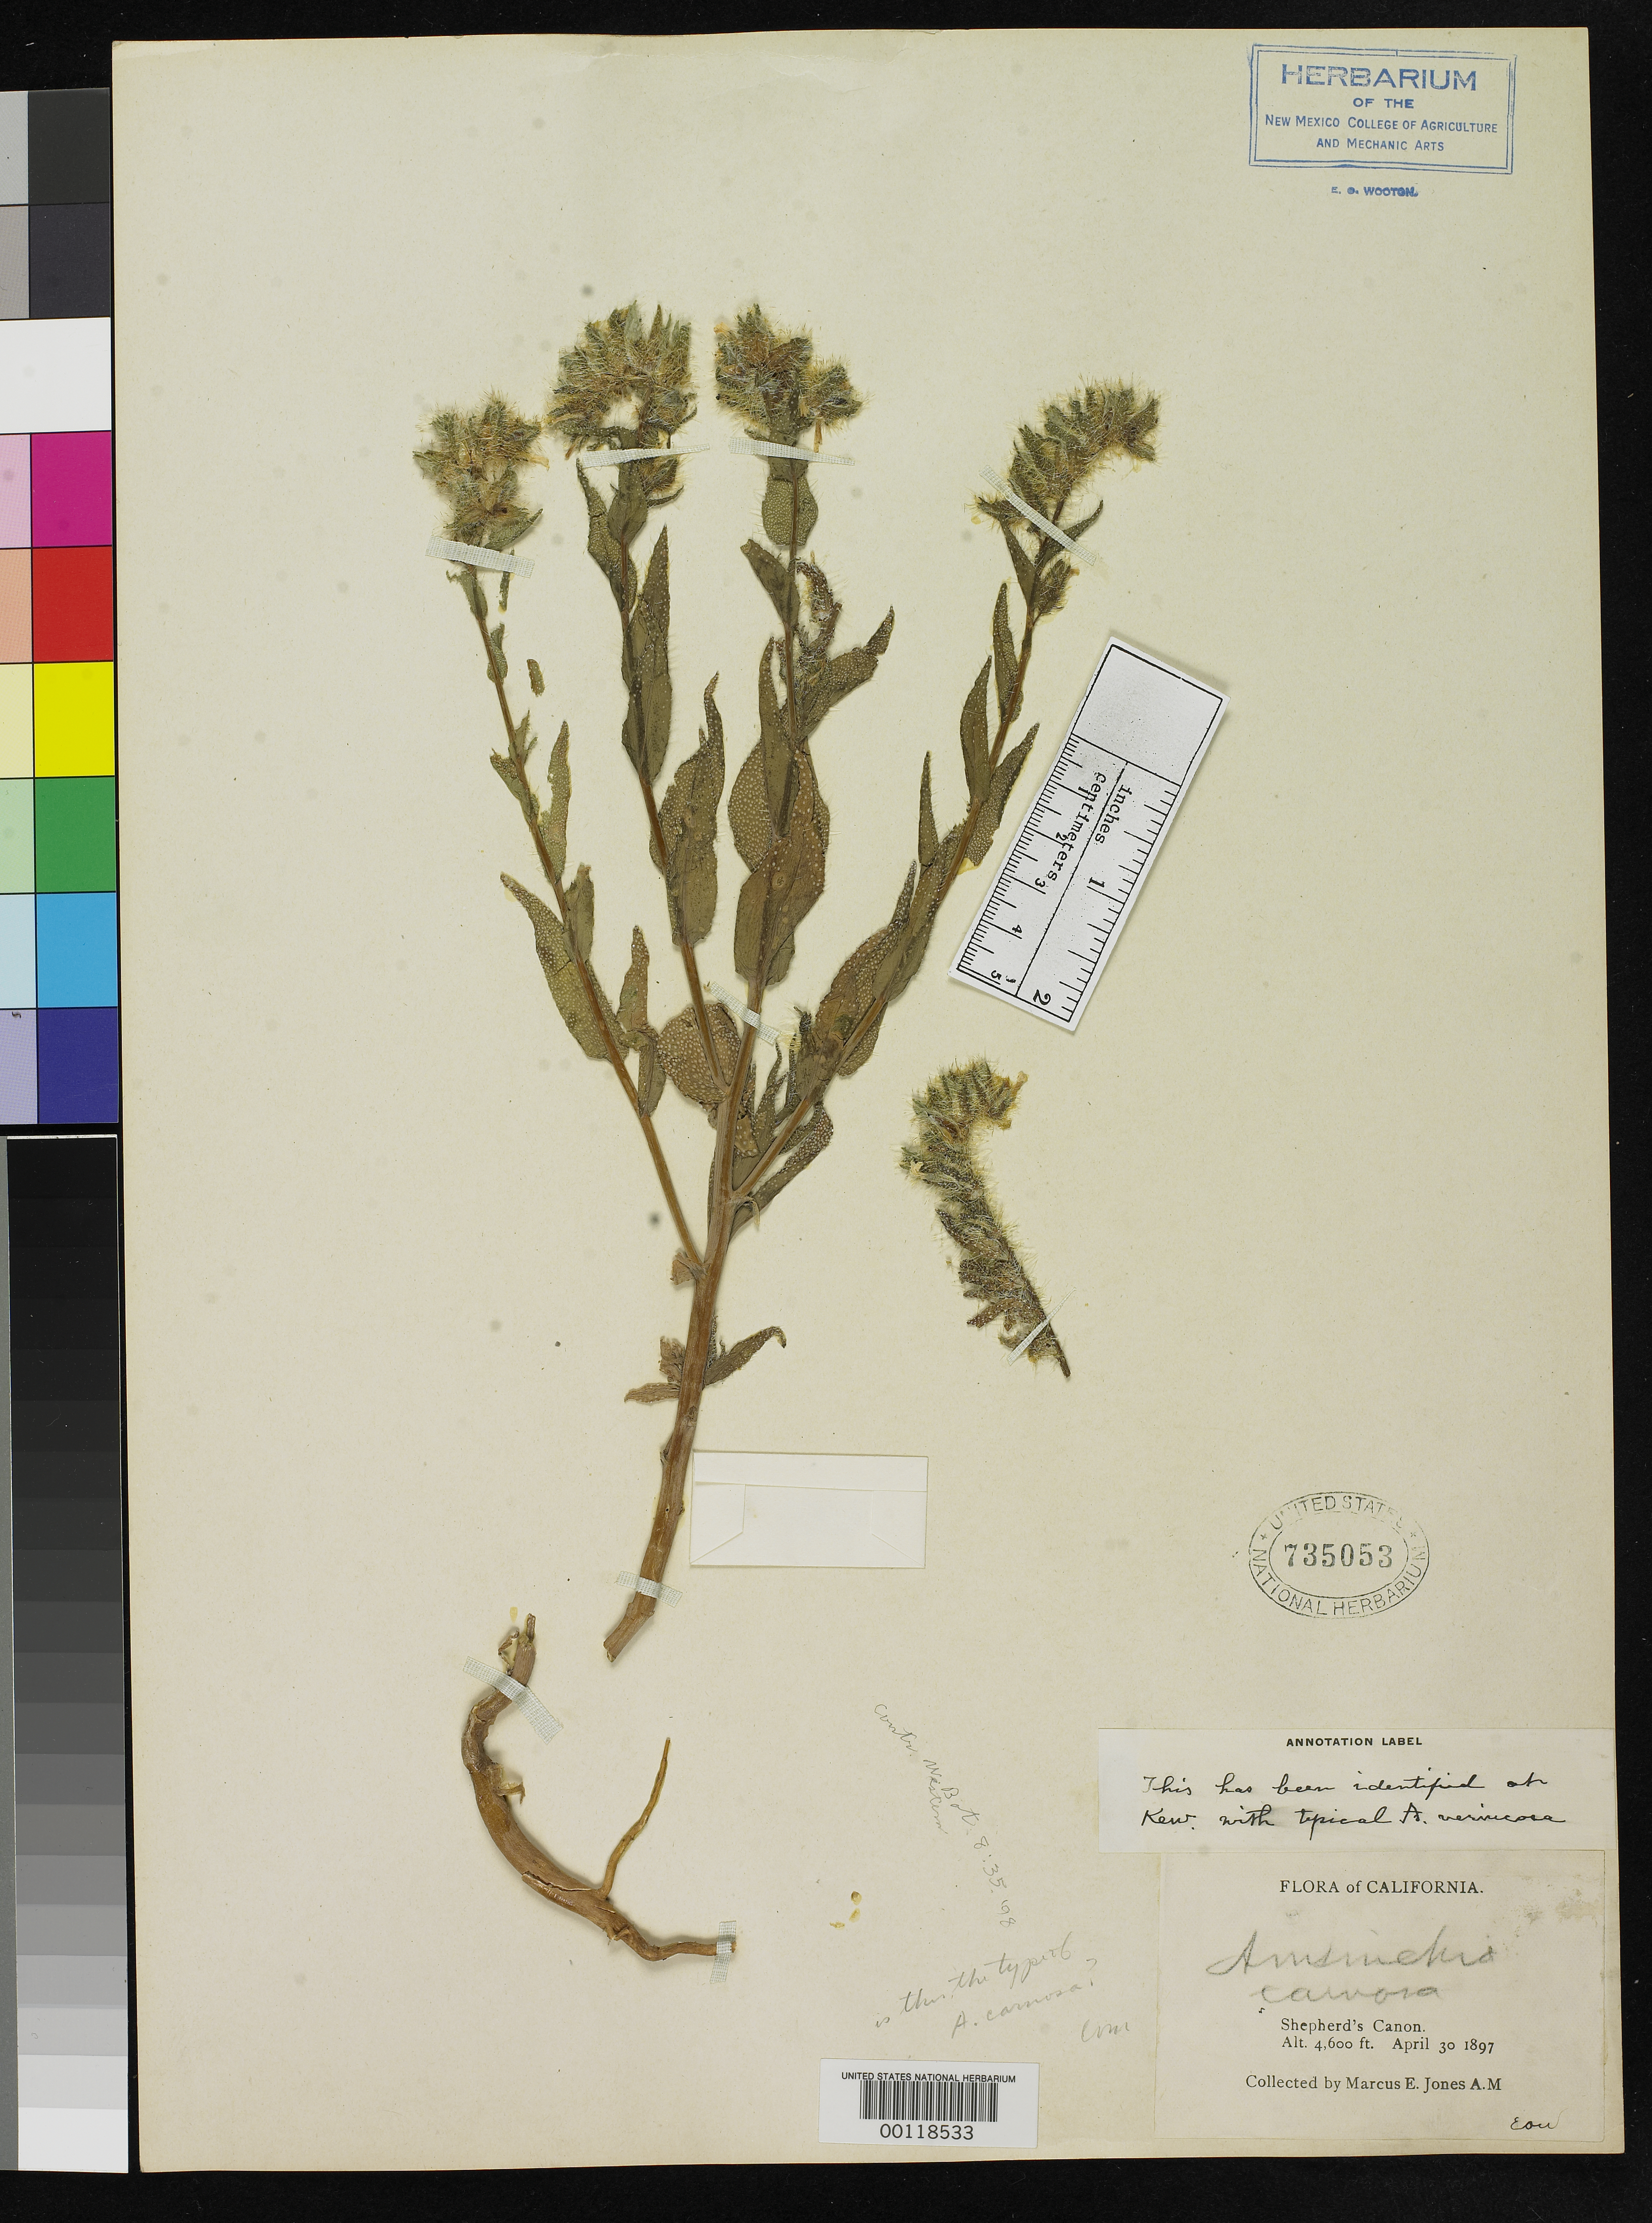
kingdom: Plantae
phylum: Tracheophyta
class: Magnoliopsida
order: Boraginales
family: Boraginaceae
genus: Amsinckia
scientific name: Amsinckia carnosa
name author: M.E. Jones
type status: Isotype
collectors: M. E. Jones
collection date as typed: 30 Apr 1897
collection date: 1897-04-30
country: United States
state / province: California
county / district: Inyo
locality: Shepherd's Canon.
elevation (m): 1402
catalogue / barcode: US 735053